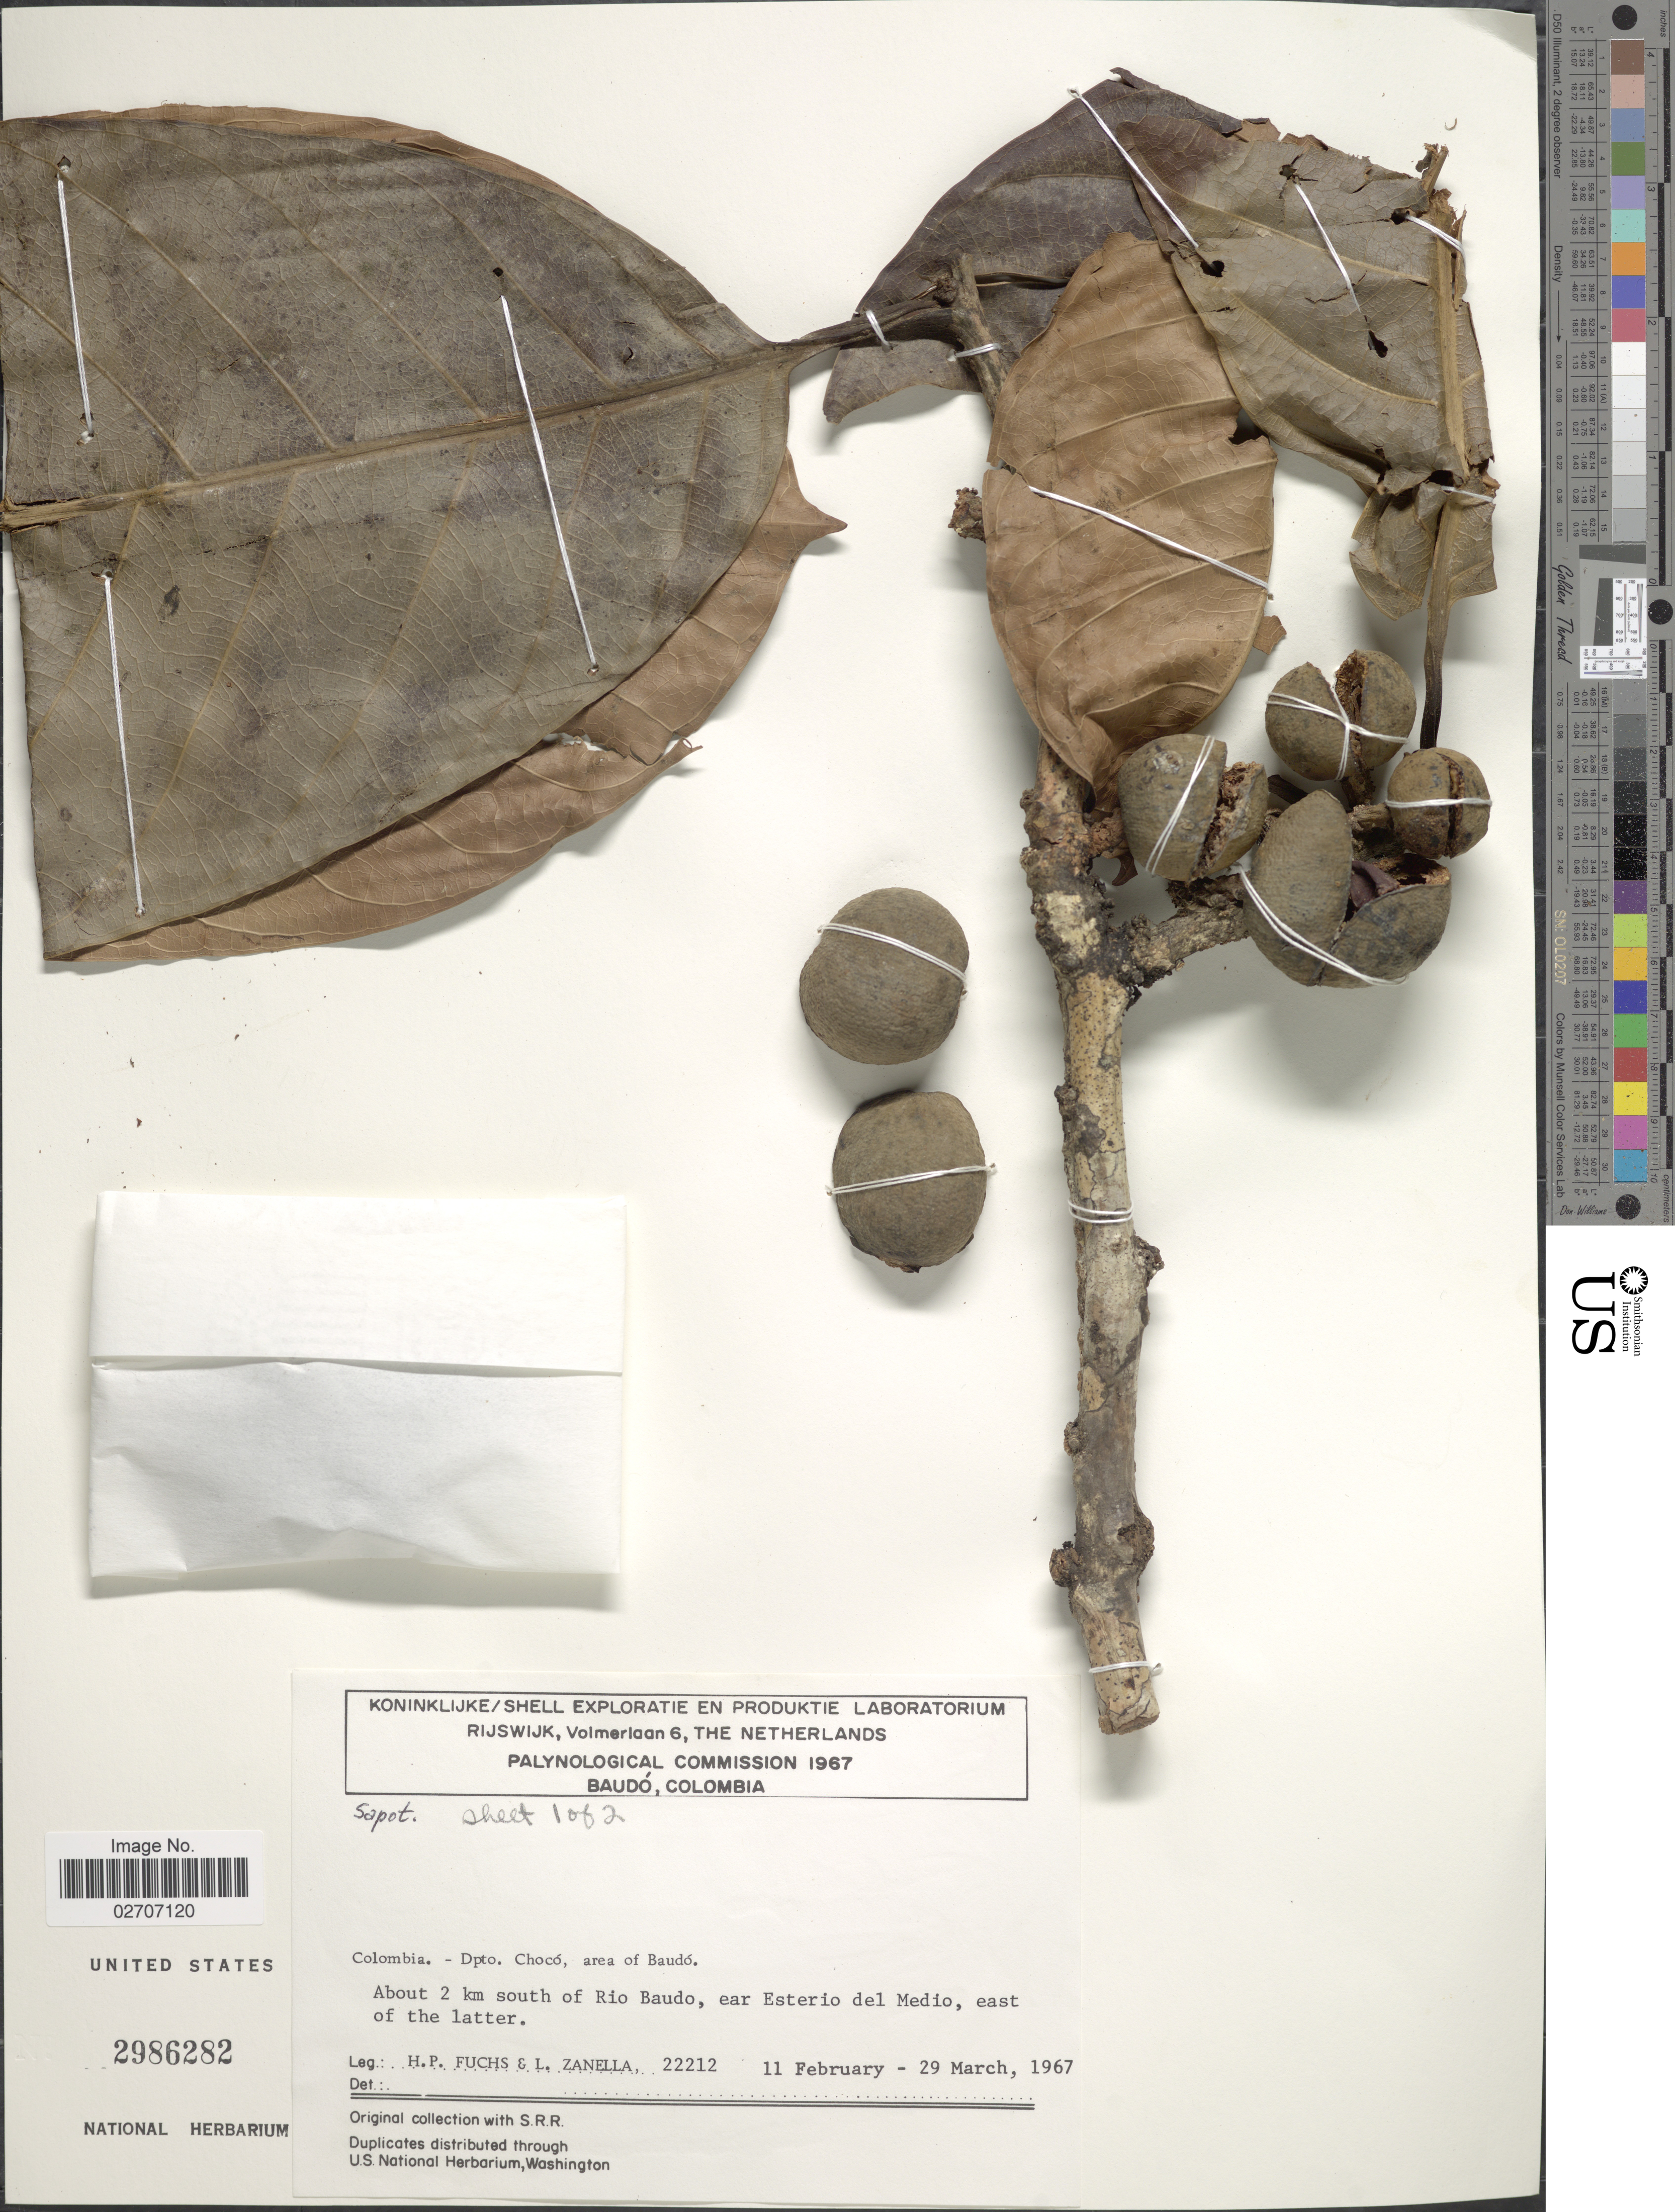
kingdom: Plantae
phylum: Tracheophyta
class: Magnoliopsida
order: Ericales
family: Sapotaceae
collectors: H. P. Fuchs & L. Zanella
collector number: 22212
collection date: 1967-02-11/1967-03-29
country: Colombia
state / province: Chocó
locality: Dpto. Chocó, area of Baudó. About 2 km south of Rio Baudo, near Esterio del Medio, east of the latter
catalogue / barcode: US 2986282